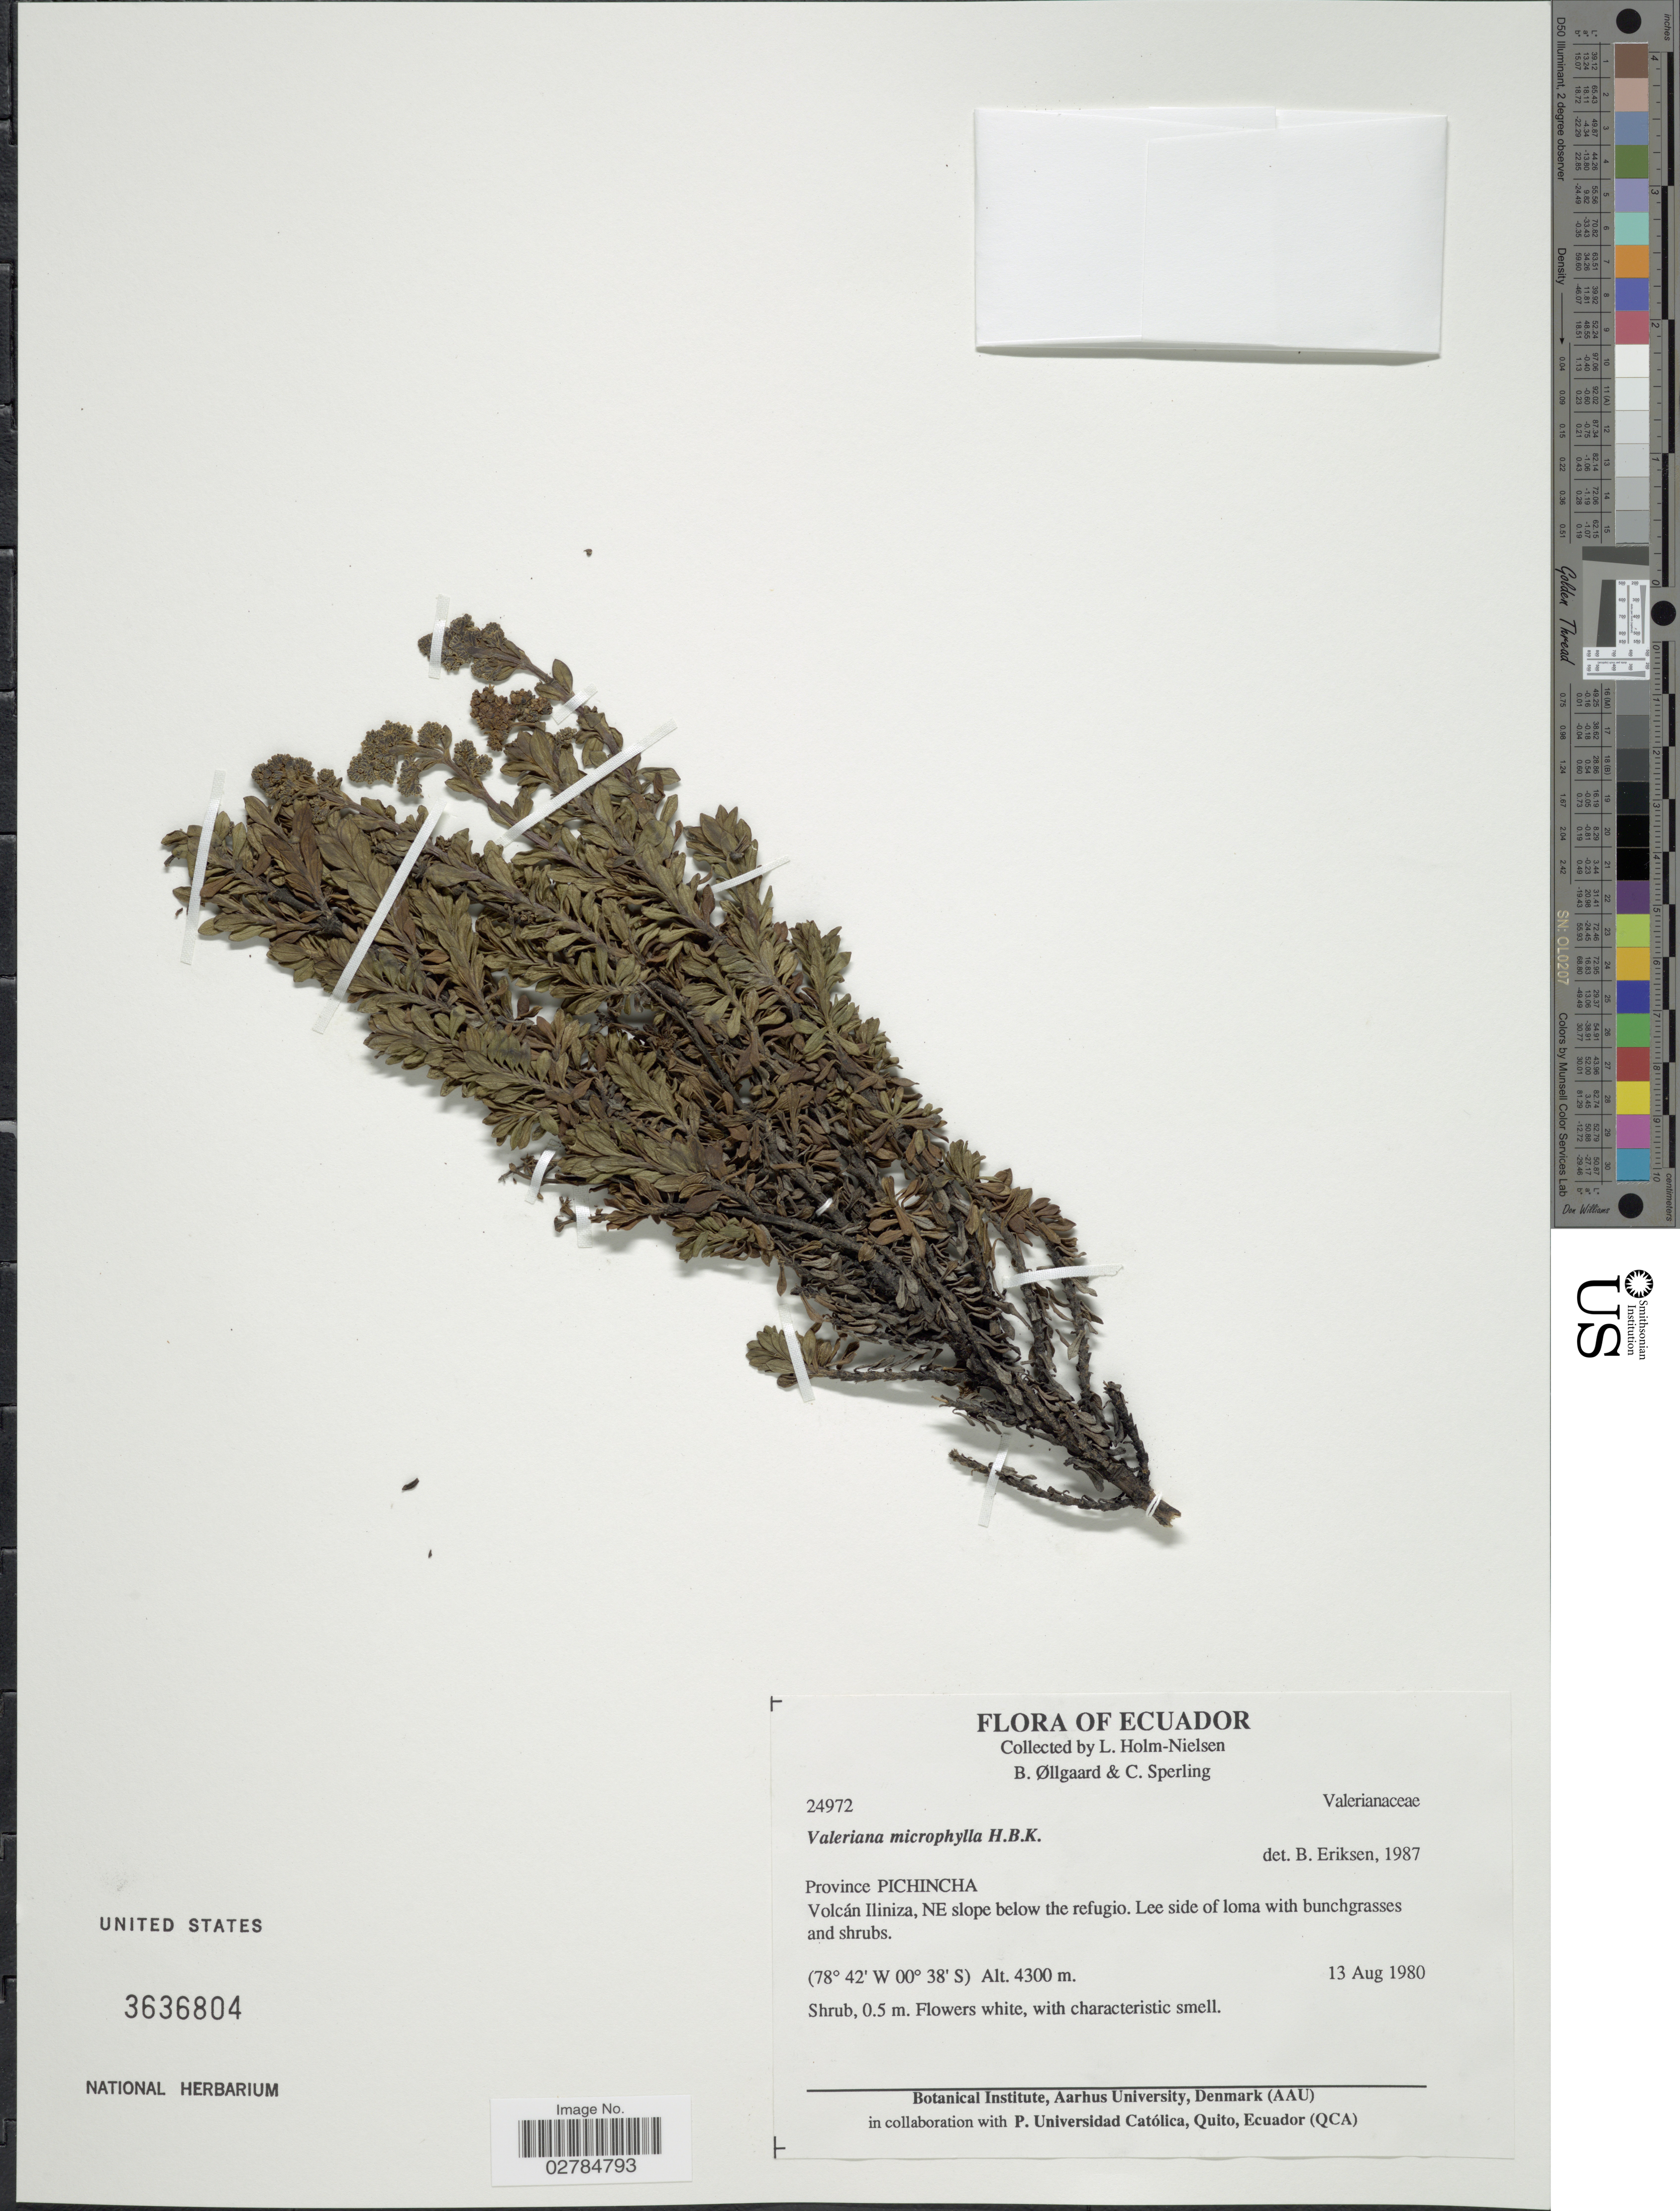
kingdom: Plantae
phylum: Tracheophyta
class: Magnoliopsida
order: Dipsacales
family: Caprifoliaceae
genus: Valeriana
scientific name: Valeriana microphylla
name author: Kunth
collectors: L. Holm-Nielsen, B. Øllgaard & C. Sperling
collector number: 24972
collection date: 1980-08-13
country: Ecuador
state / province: Pichincha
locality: Volcán Iliniza, NE slope below the refugio.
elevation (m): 4300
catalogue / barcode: US 3636804